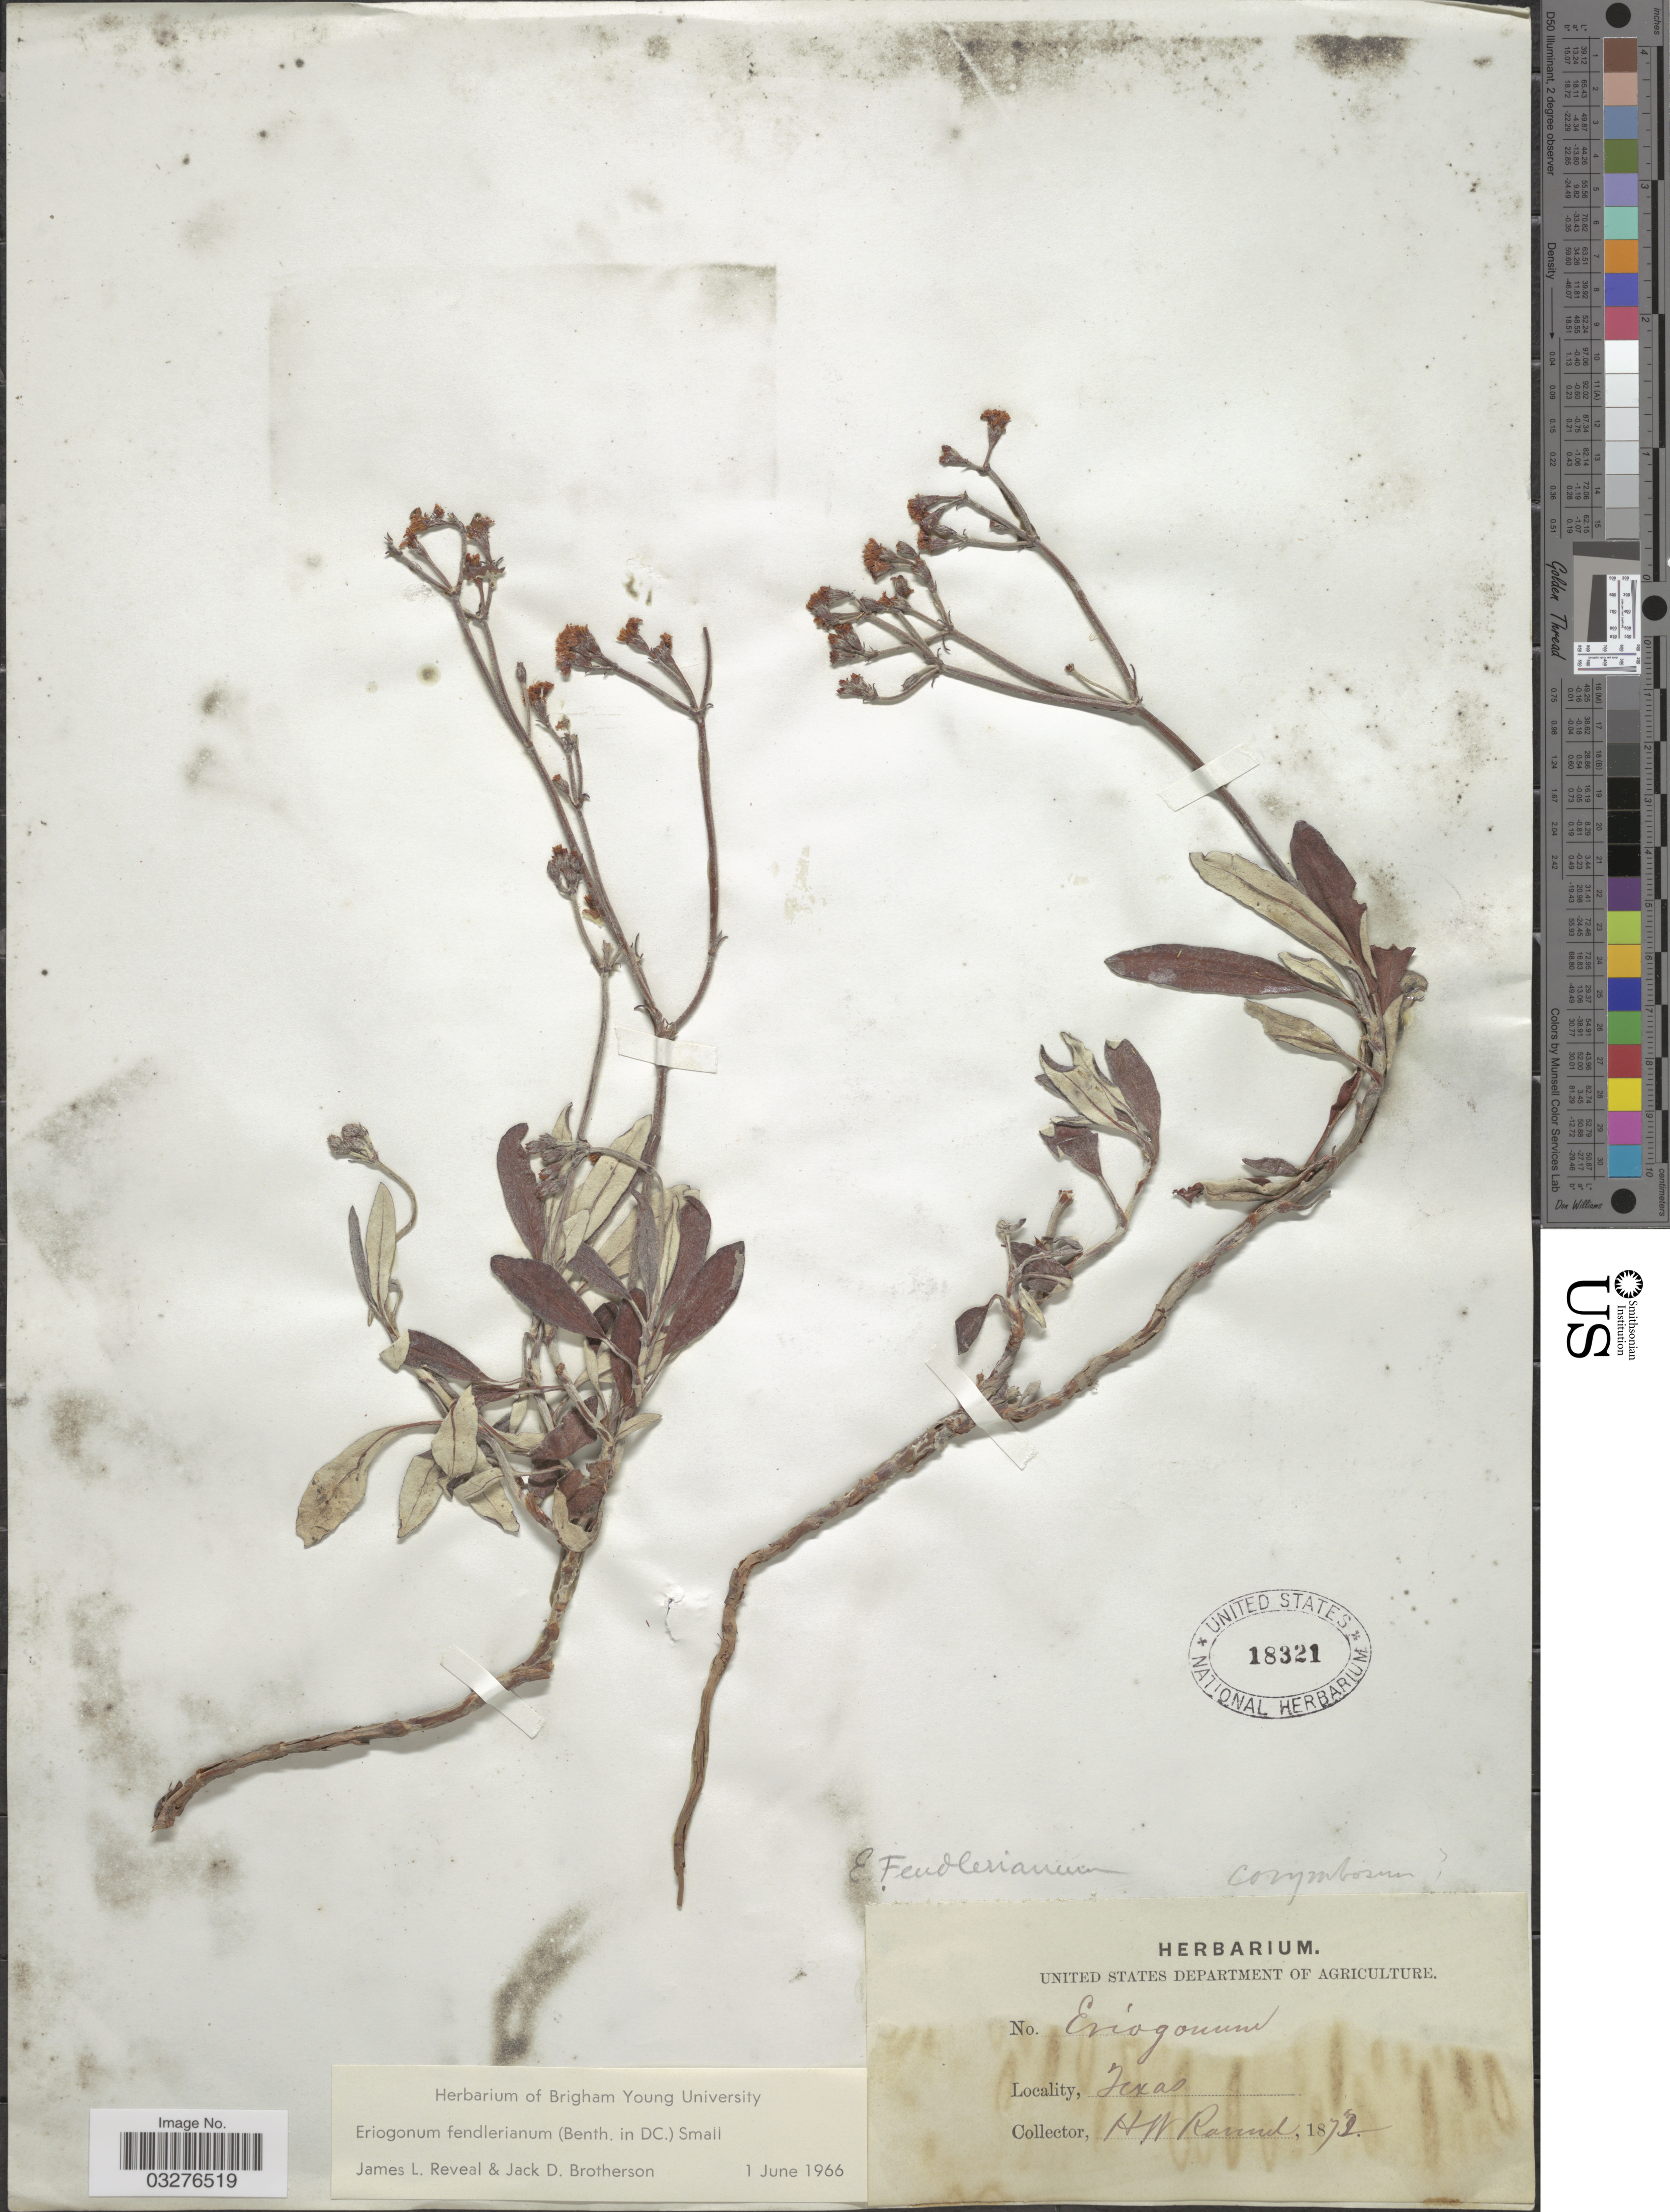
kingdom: Plantae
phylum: Tracheophyta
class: Magnoliopsida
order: Caryophyllales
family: Polygonaceae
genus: Eriogonum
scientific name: Eriogonum fendlerianum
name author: (Benth.) Small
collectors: H. Ravenel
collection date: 1872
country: United States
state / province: Texas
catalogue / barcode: US 18321